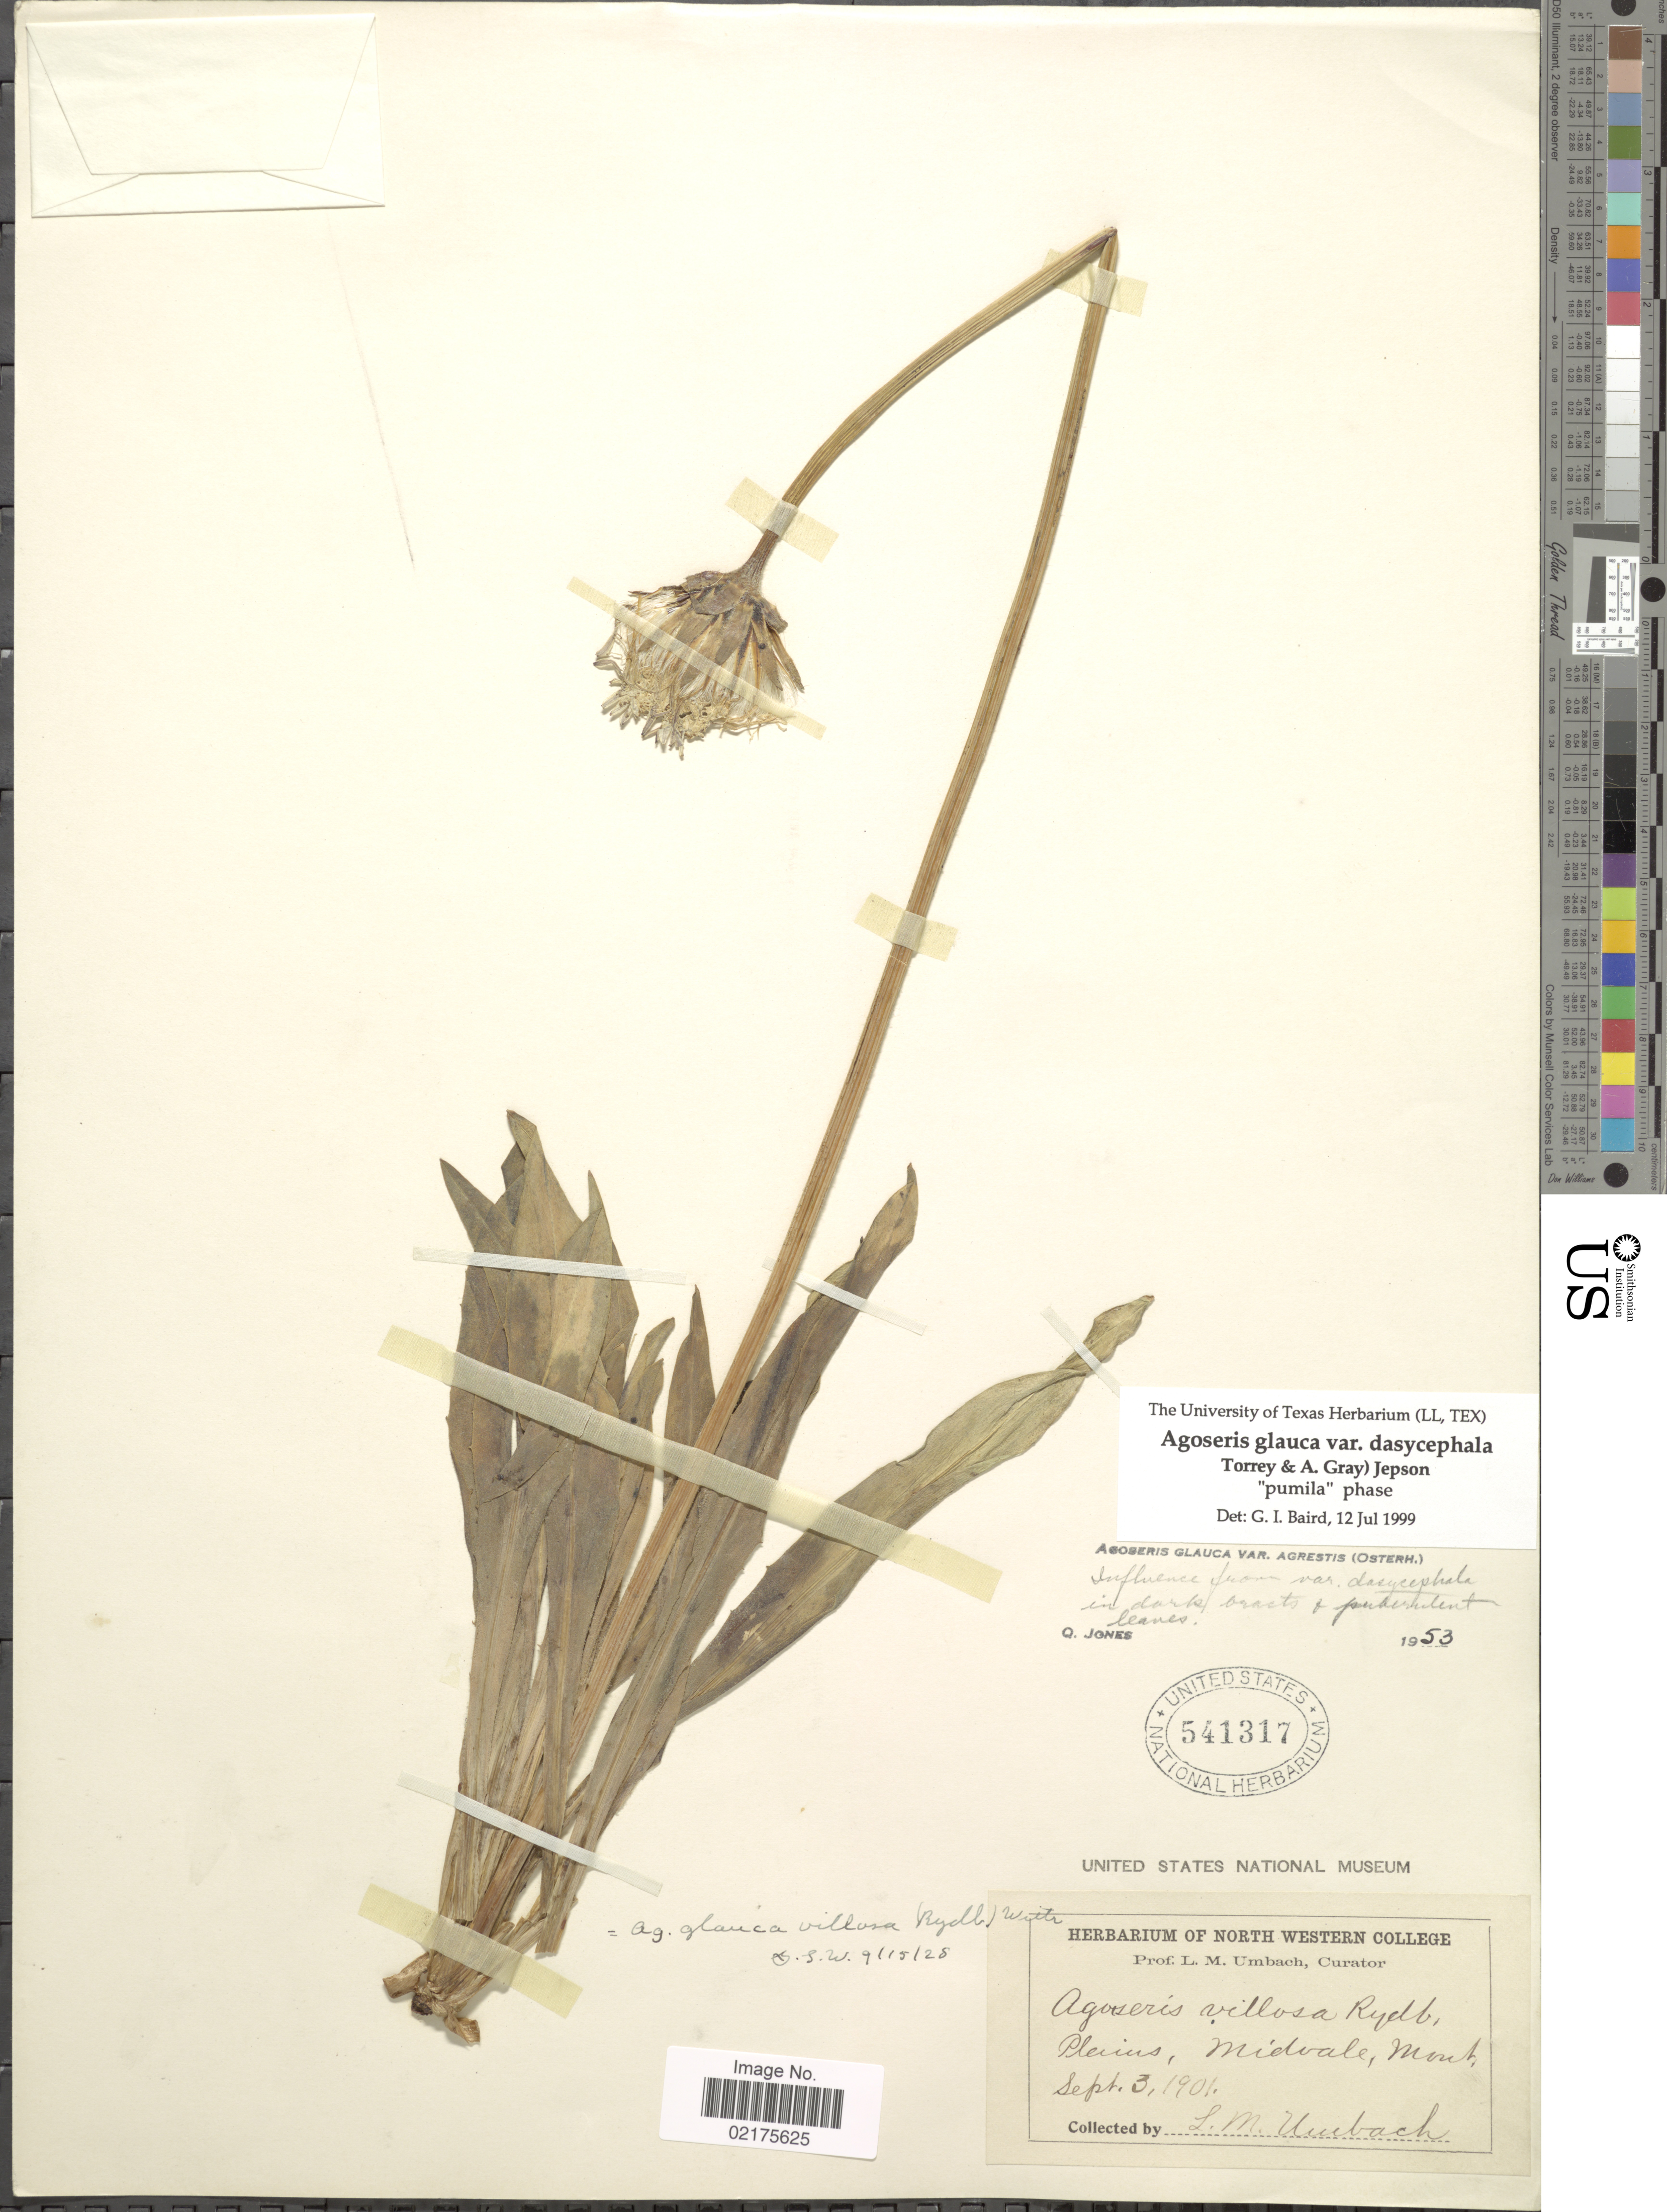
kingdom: Plantae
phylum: Tracheophyta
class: Magnoliopsida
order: Asterales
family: Asteraceae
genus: Agoseris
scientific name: Agoseris glauca var. dasycephala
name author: (Torr. & A. Gray) Jeps.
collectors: L. M. Umbach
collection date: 1901-09-03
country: United States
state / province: Montana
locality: Plains, Midvale, Mont.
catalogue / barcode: US 541317